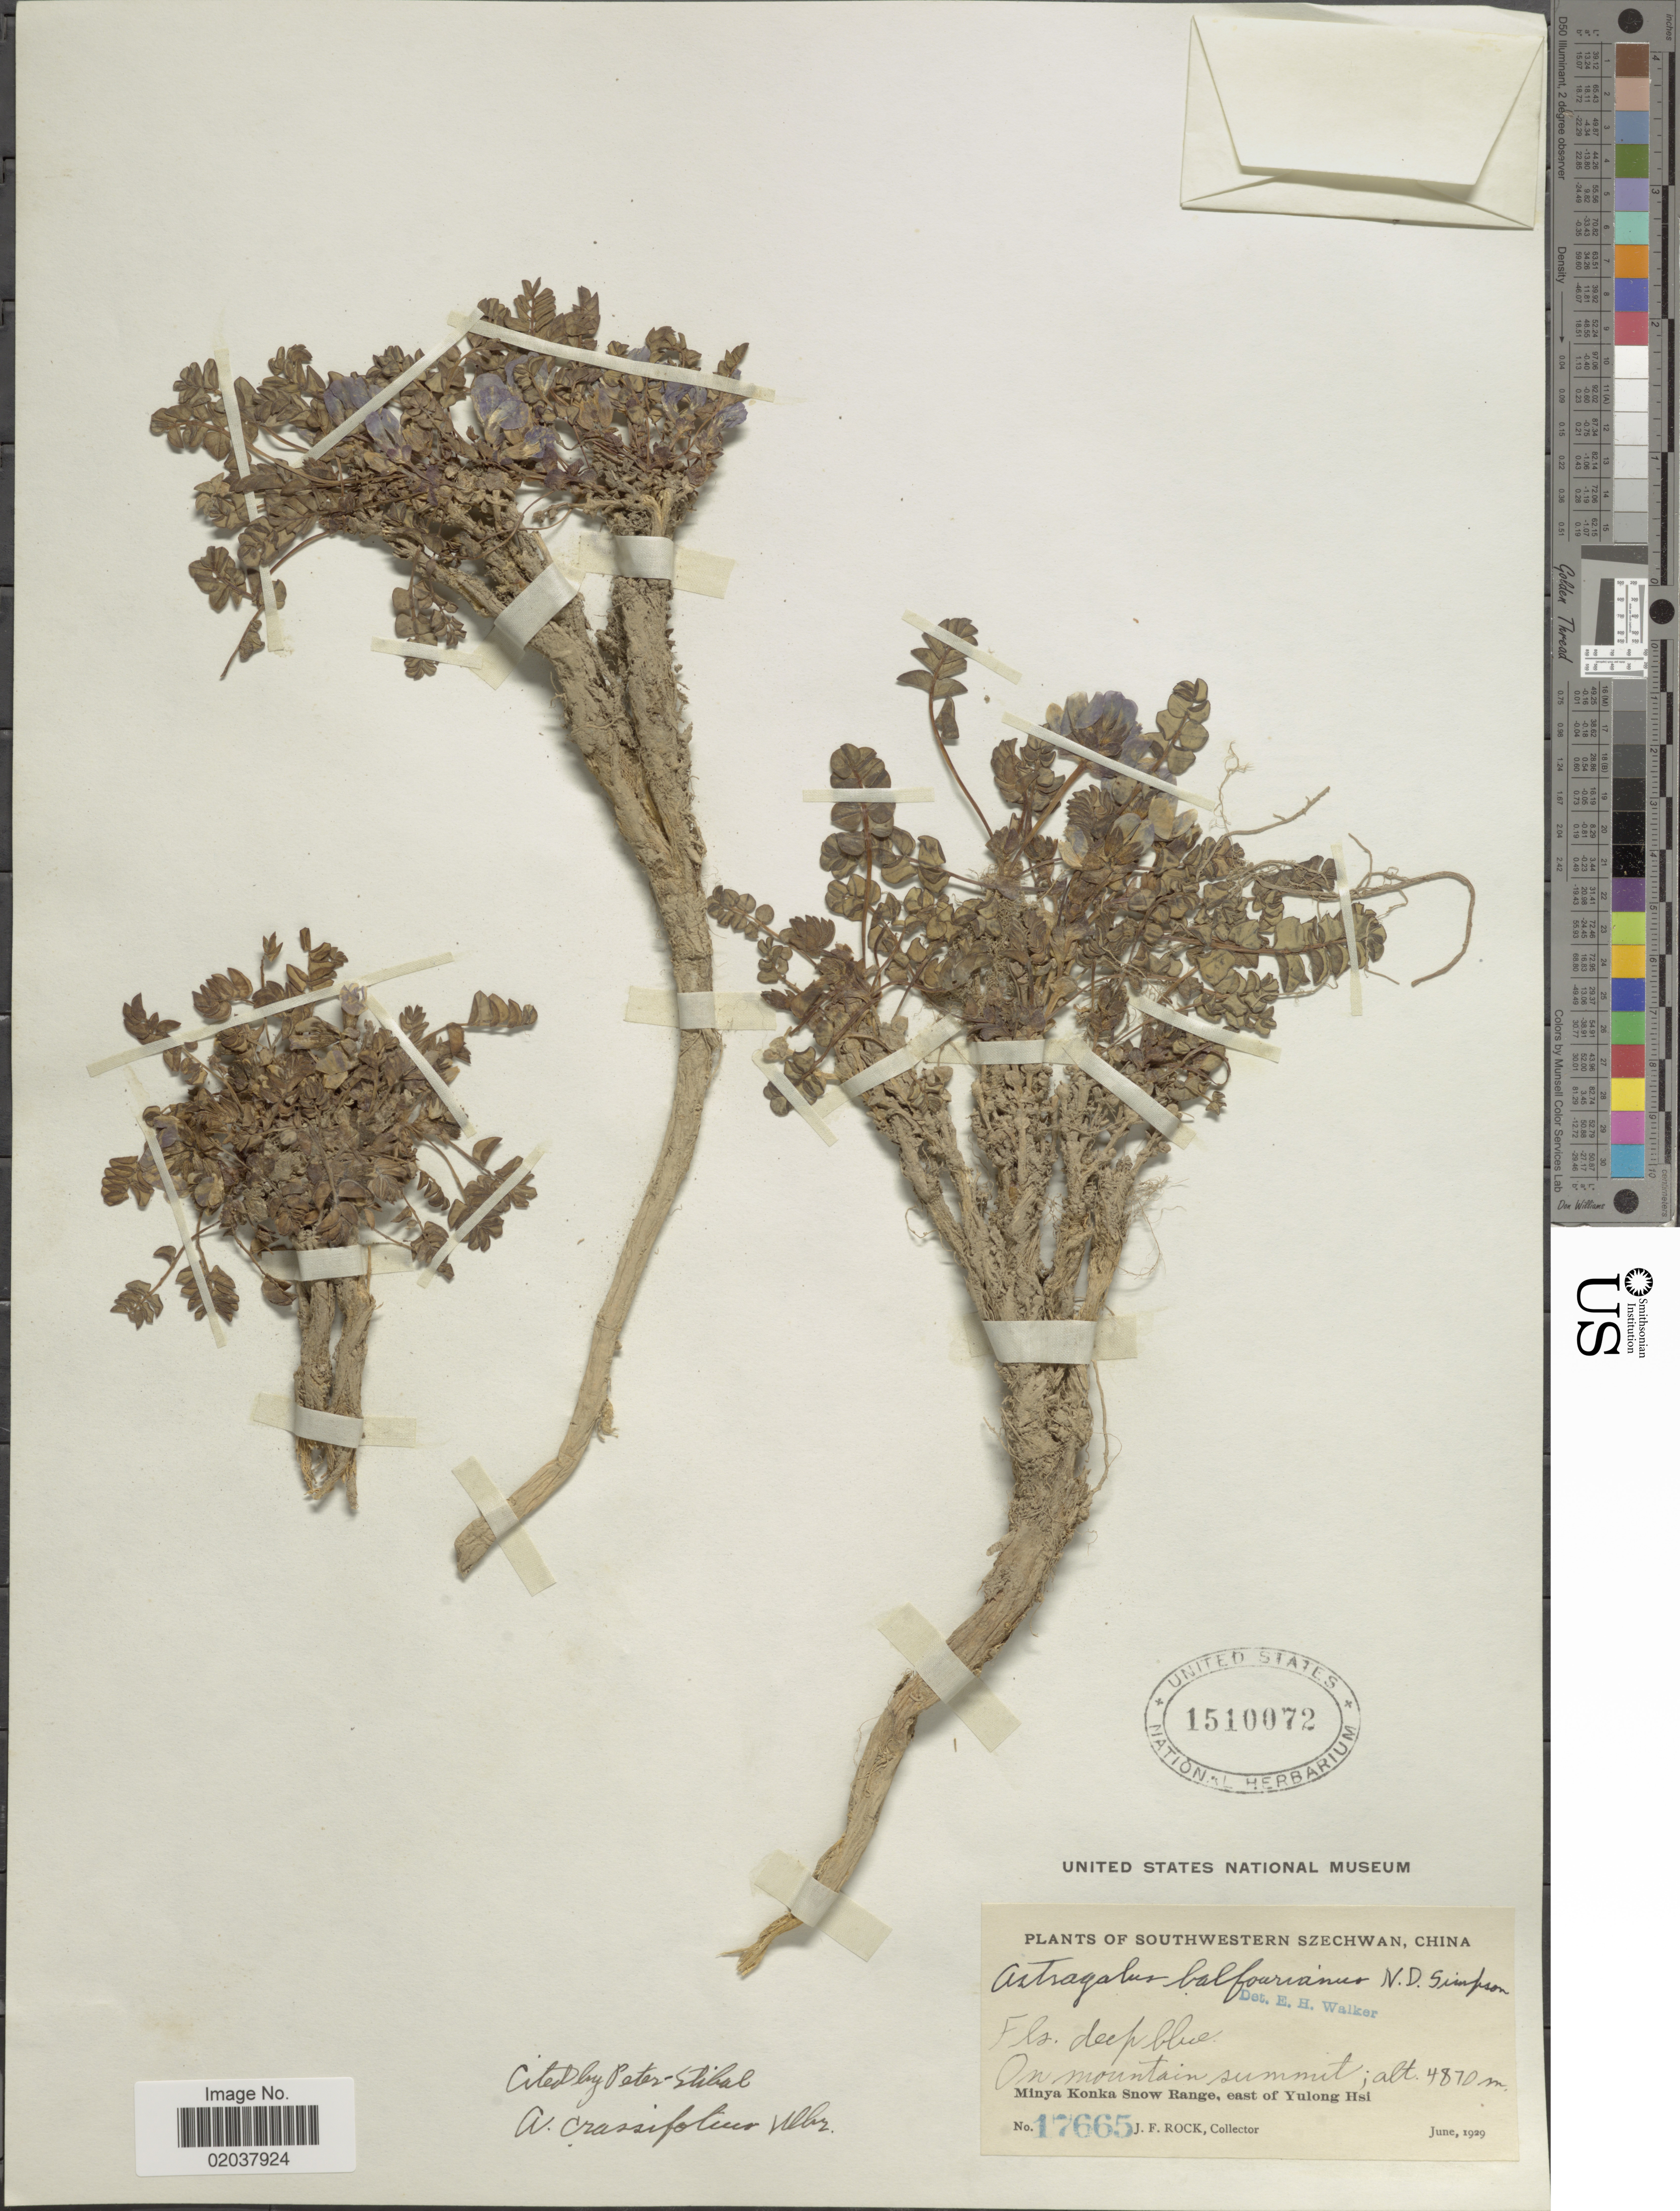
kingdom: Plantae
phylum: Tracheophyta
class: Magnoliopsida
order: Fabales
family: Fabaceae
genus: Astragalus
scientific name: Astragalus crassifolius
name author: Ulbr.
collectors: J. Rock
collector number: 17665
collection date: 1929-06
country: China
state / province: Sichuan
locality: Southwestern Szechwan. On mountain summit. Minya Konka Snow Range, east of Yulong Hsi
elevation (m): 4870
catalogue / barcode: US 1510072